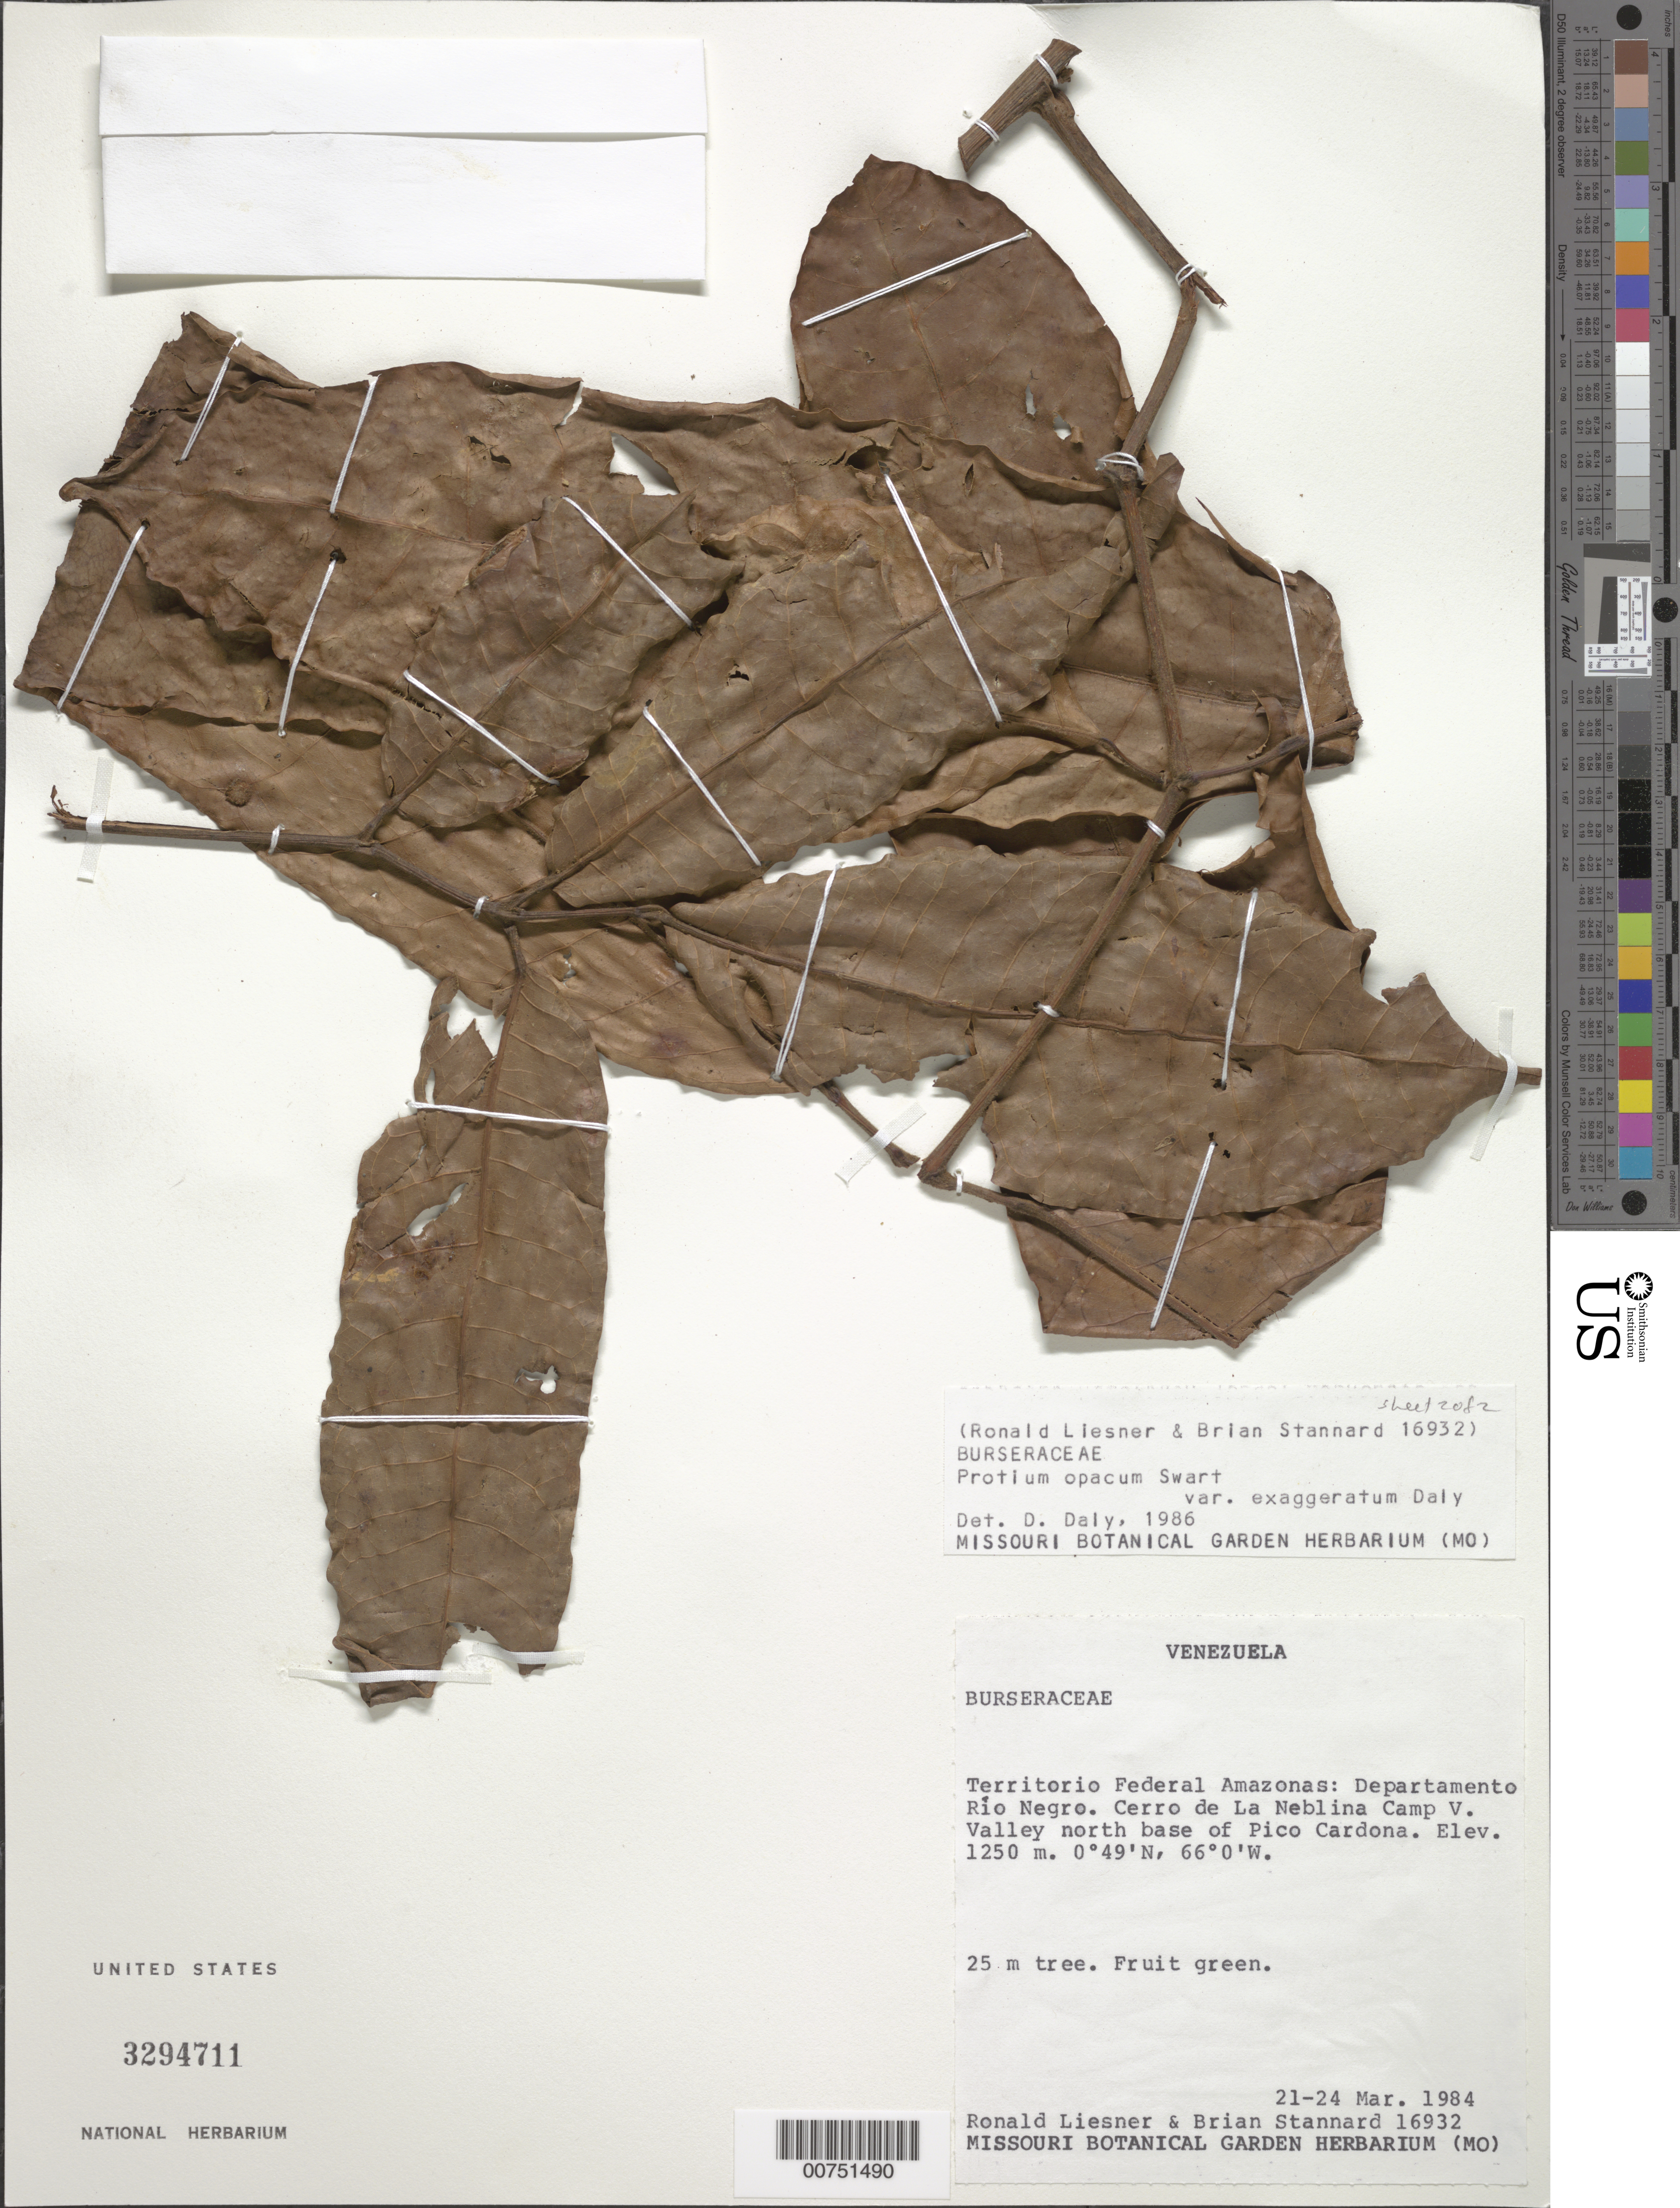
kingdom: Plantae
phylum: Tracheophyta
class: Magnoliopsida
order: Sapindales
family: Burseraceae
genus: Protium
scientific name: Protium opacum subsp. exaggeratum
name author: Daly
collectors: R. L. Liesner & B. L. Stannard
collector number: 16932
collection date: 1984-03-21/1984-03-24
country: Venezuela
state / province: Amazonas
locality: Territorio Federal Amazonas: Departamento Rio Negro. Cerro de La Neblina Camp V. Valley north base of Pico Cardona.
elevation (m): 1250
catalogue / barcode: US 3294711